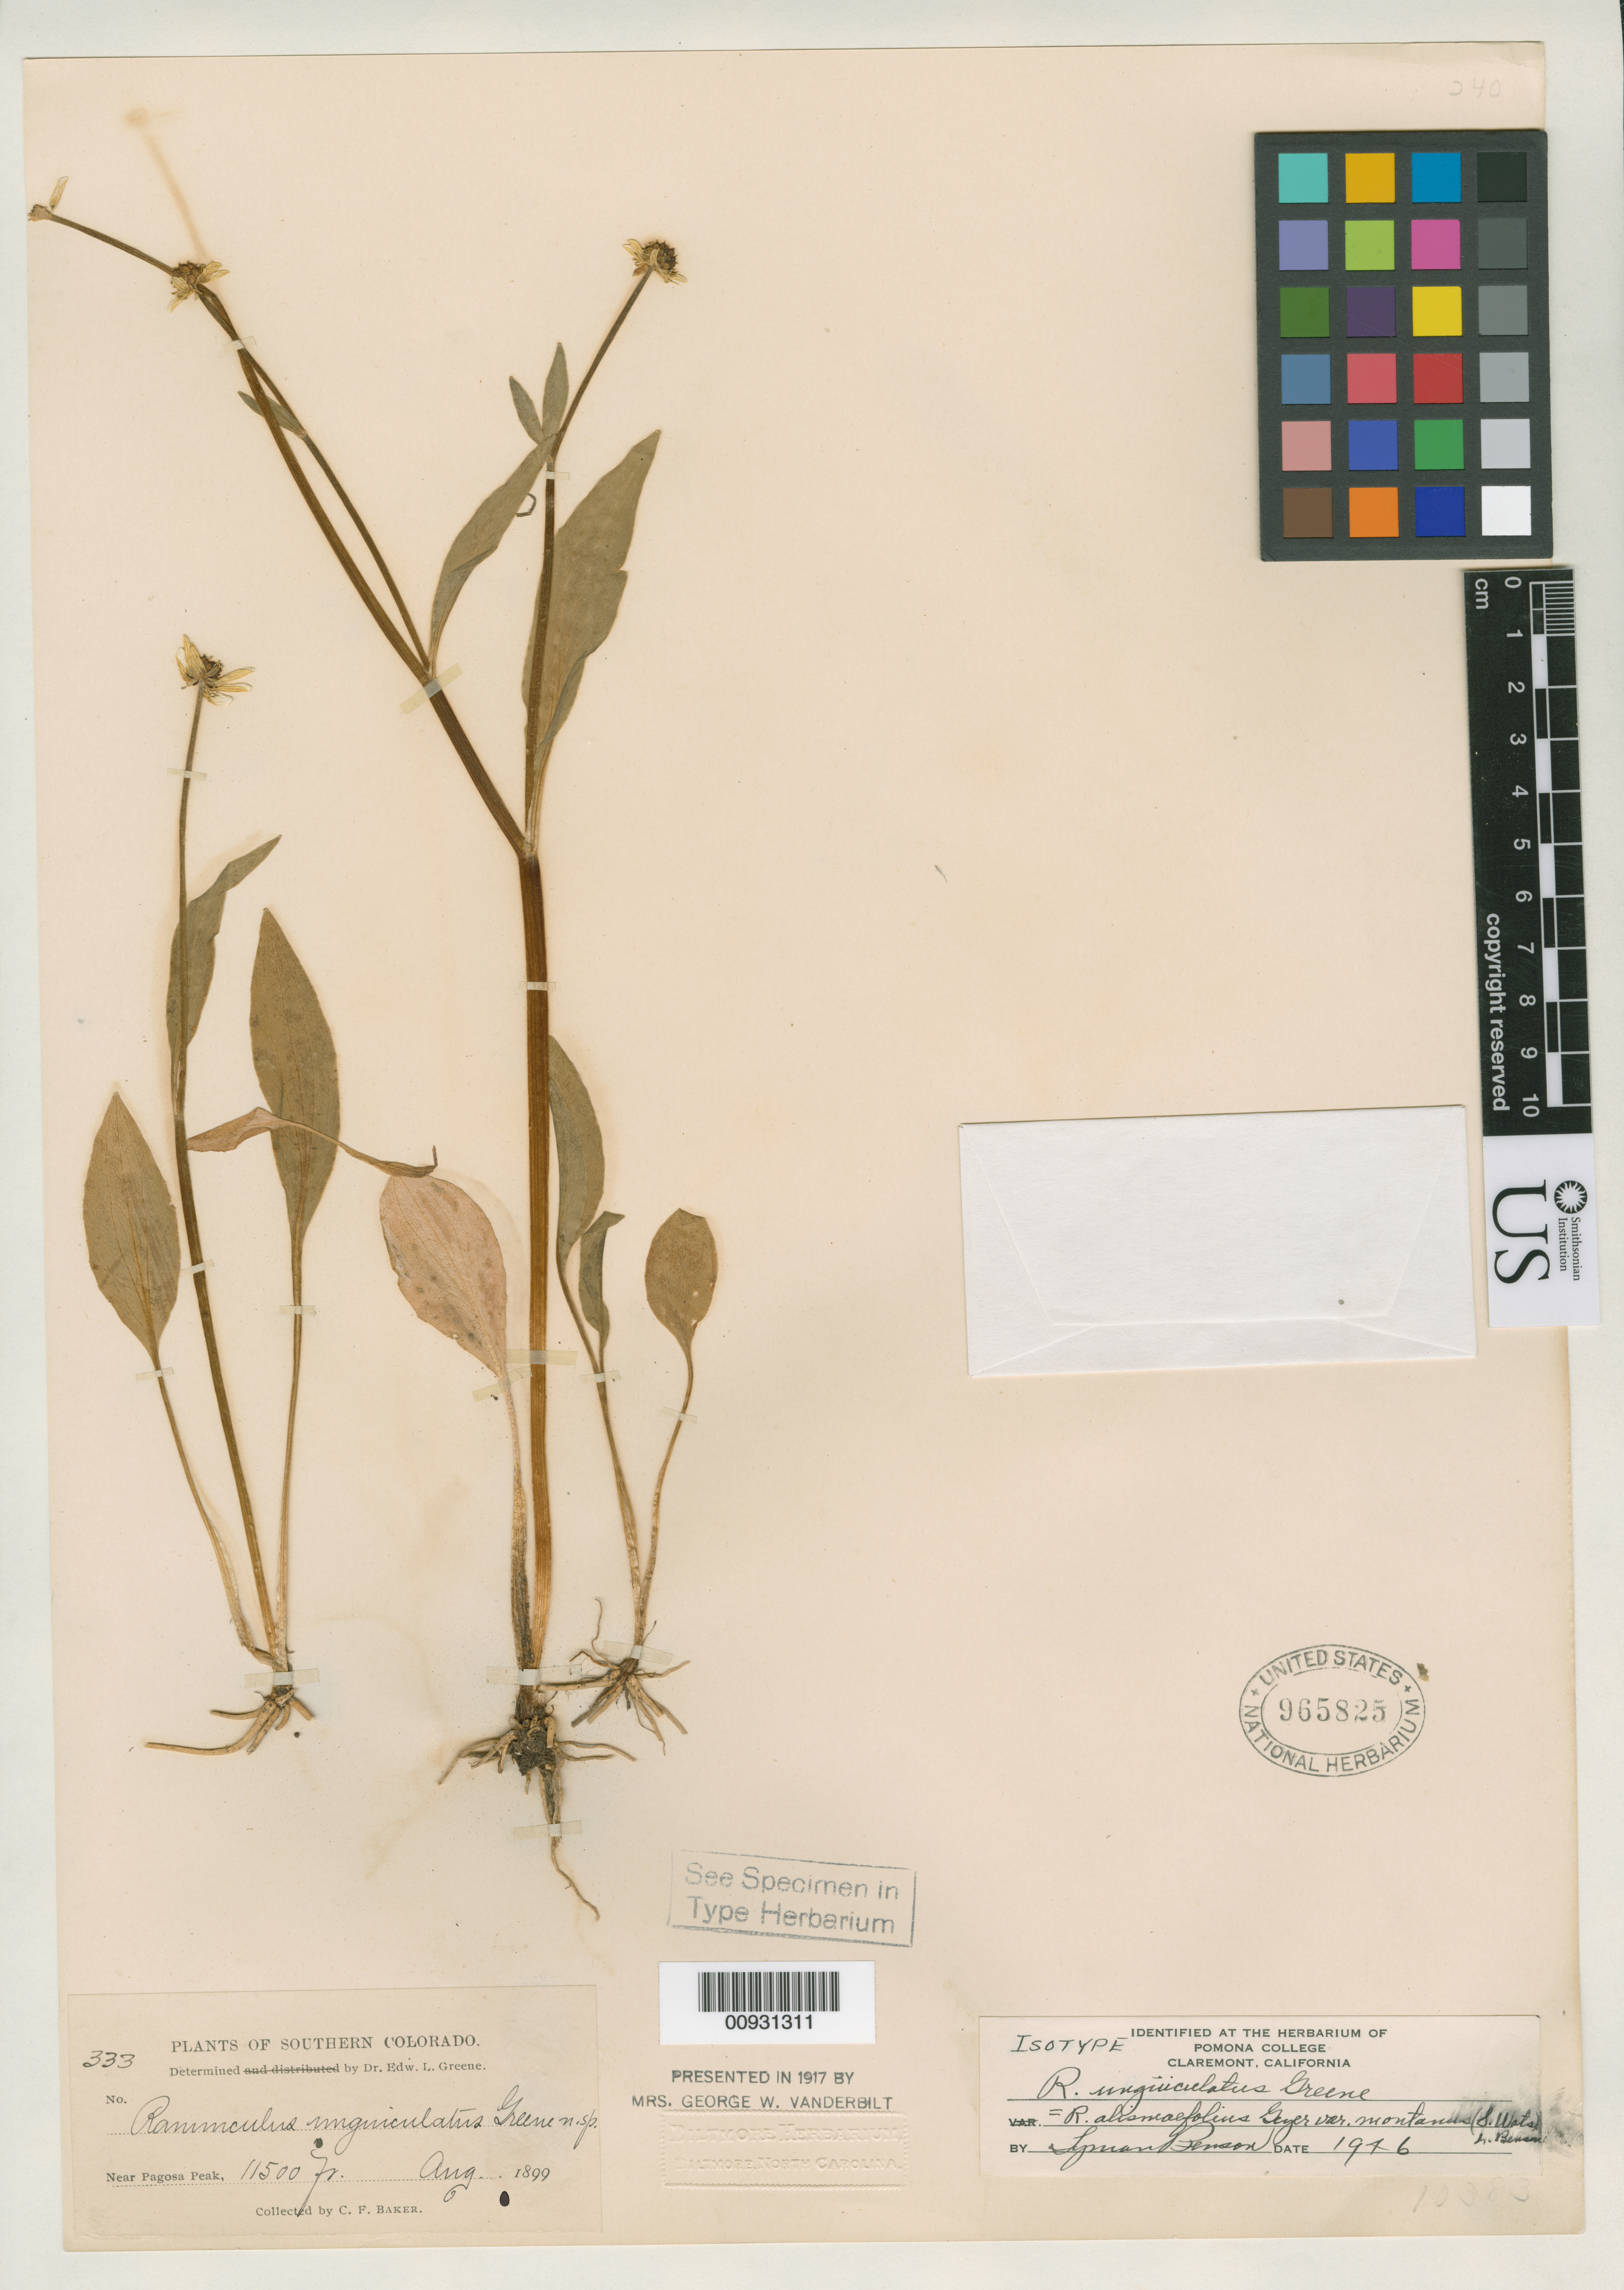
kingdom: Plantae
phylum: Tracheophyta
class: Magnoliopsida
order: Ranunculales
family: Ranunculaceae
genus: Ranunculus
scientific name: Ranunculus unguiculatus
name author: Greene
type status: Isotype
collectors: C. F. Baker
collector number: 333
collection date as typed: Aug 1899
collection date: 1899-08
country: United States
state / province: Colorado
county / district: Mineral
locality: Near Pagosa Creek.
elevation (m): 3505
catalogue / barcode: US 965825